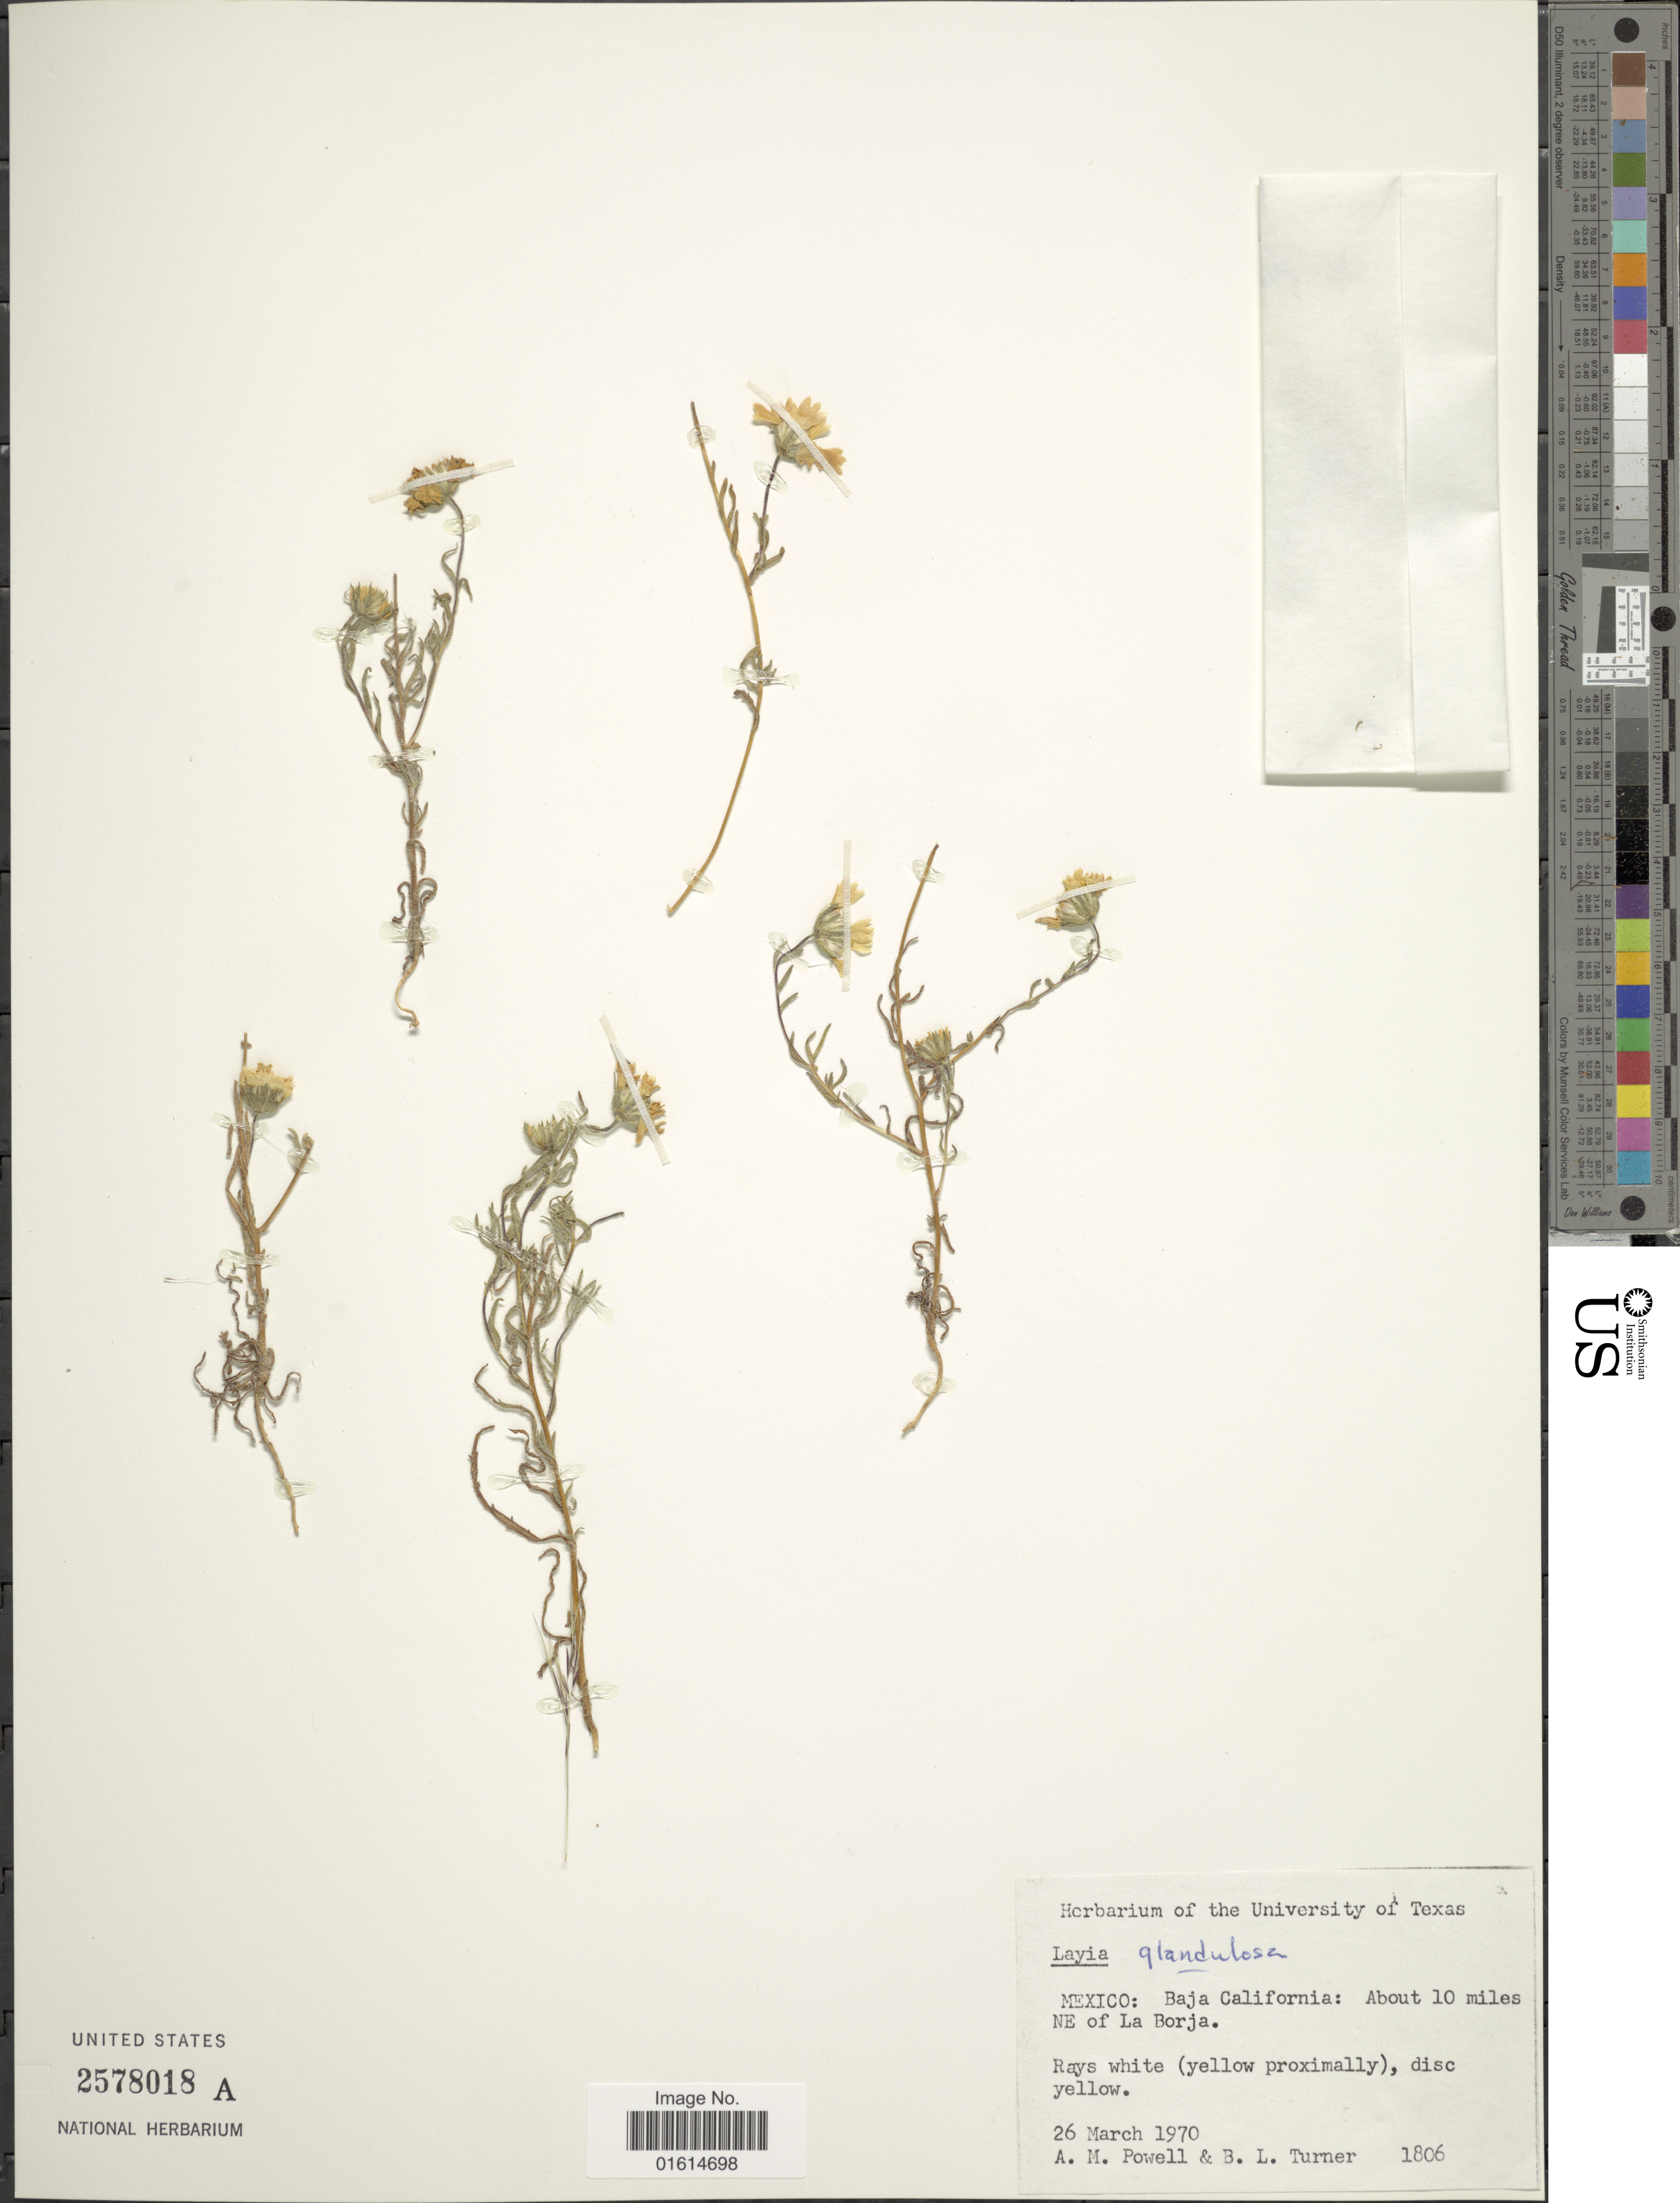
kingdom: Plantae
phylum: Tracheophyta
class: Magnoliopsida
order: Asterales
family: Asteraceae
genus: Layia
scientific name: Layia glandulosa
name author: Hook. & Arn.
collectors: A. M. Powell & B. L. Turner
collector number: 1806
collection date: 1970-03-26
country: Mexico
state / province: Baja California Norte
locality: About 10 miles NE of La Borja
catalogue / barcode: US 2578018A